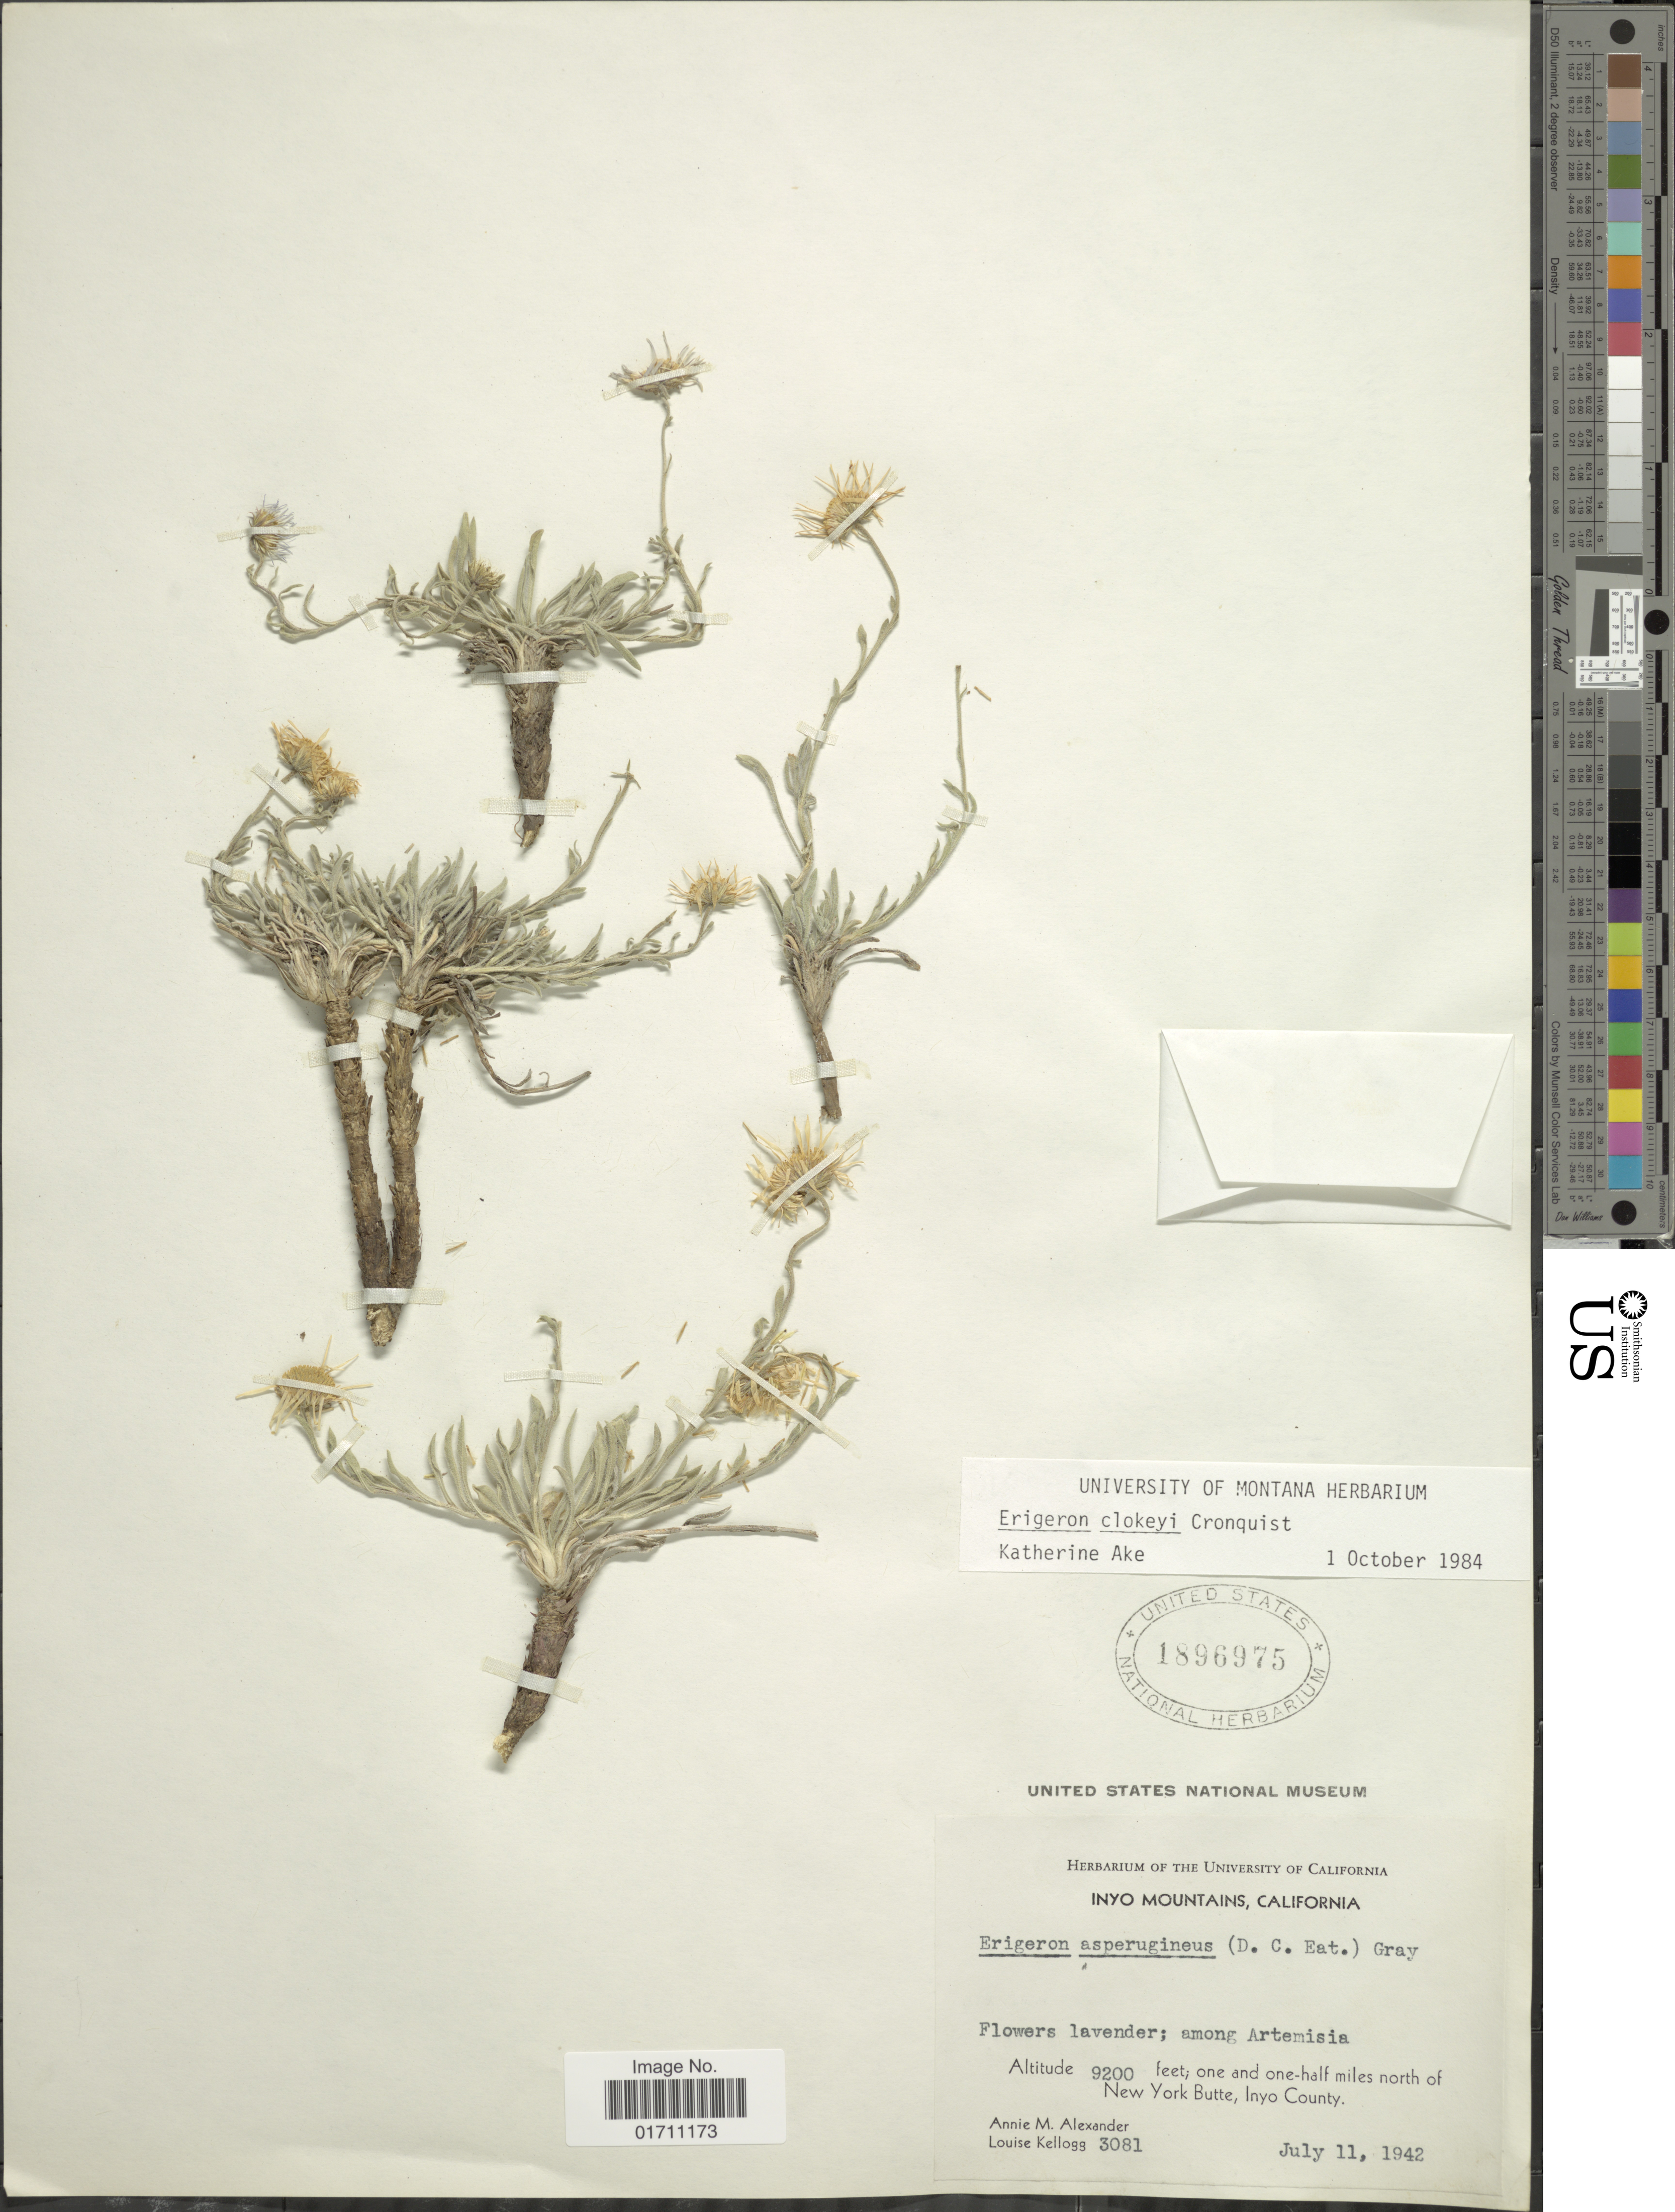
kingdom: Plantae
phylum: Tracheophyta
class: Magnoliopsida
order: Asterales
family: Asteraceae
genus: Erigeron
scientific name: Erigeron clokeyi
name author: Cronq.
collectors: A. M. Alexander & L. Kellogg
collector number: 3081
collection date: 1942-07-11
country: United States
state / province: California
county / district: Inyo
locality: Inyo Mountains; among Artemisia, one and one-half miles north of New York Butte, Inyo County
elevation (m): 2804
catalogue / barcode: US 1896975